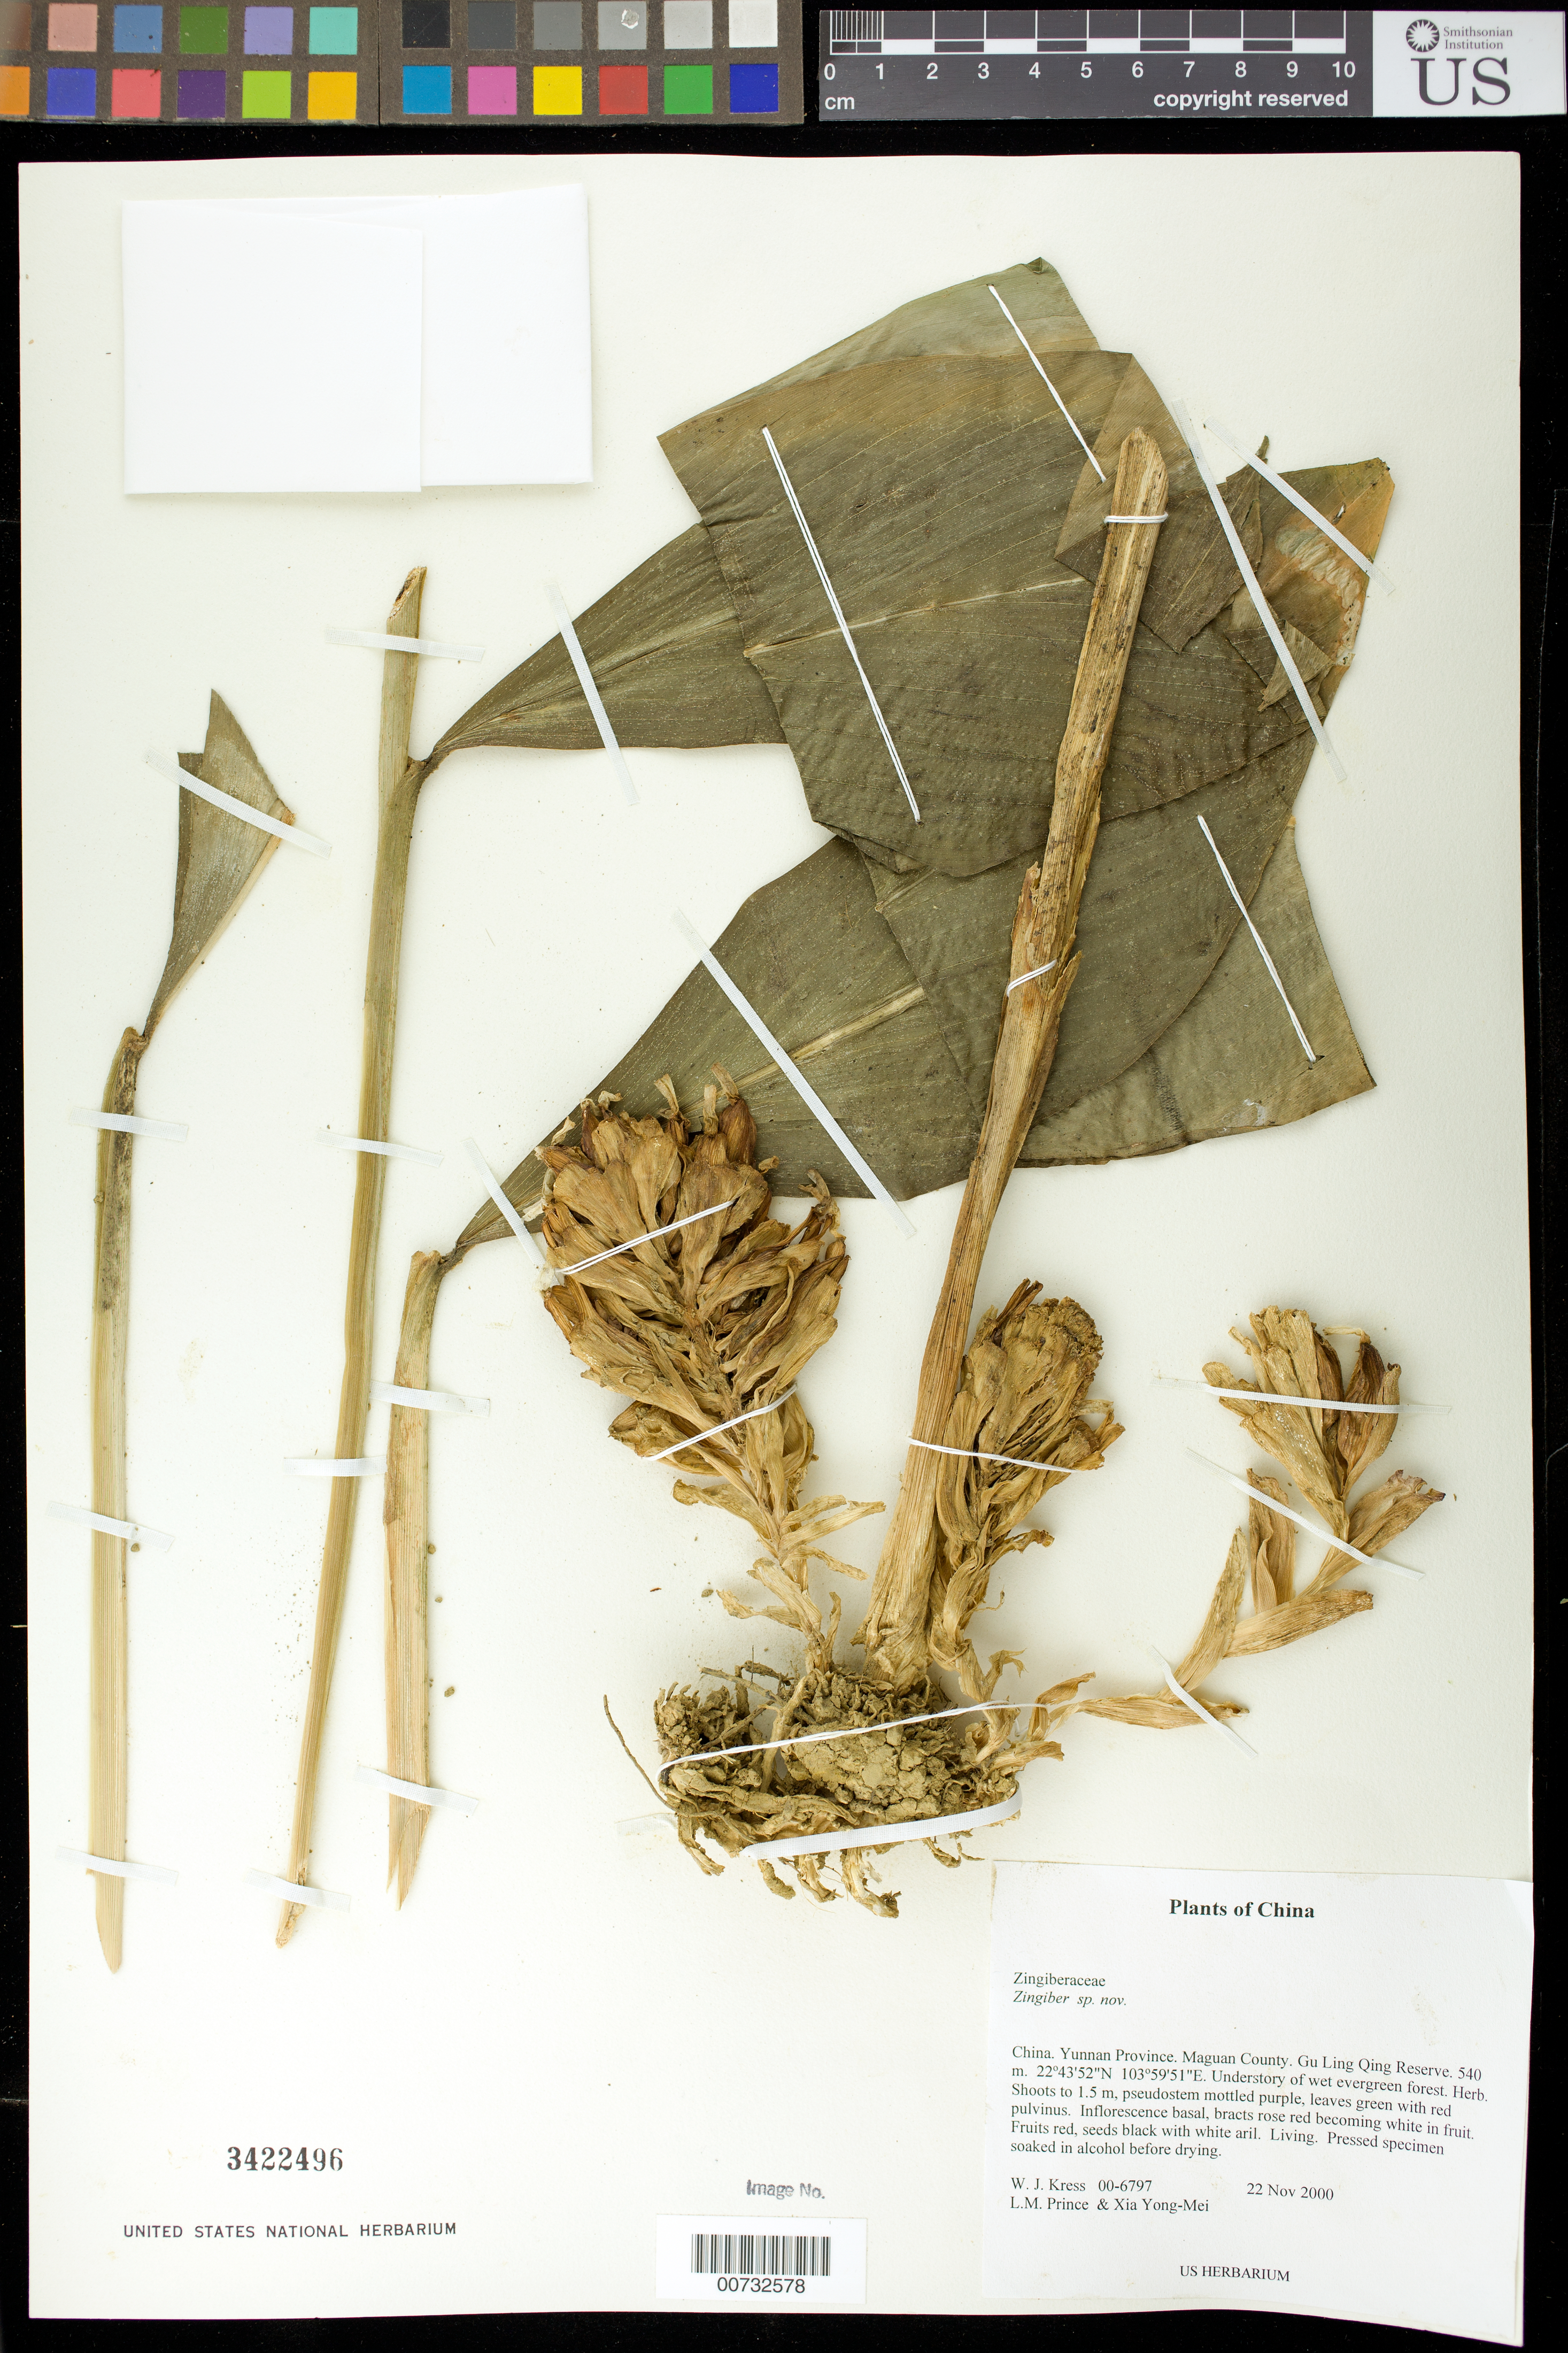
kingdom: Plantae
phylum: Tracheophyta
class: Liliopsida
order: Zingiberales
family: Zingiberaceae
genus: Zingiber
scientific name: Zingiber sp. nov.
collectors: W. J. Kress, L. M. Prince & Y. M. Xia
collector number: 00-6797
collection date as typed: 22-NOV-2000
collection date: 2000-11-22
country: China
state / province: Yunnan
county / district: Maguan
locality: Gu Ling Qing Reserve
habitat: Understory of wet evergreen forest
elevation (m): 540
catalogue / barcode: US 3422496